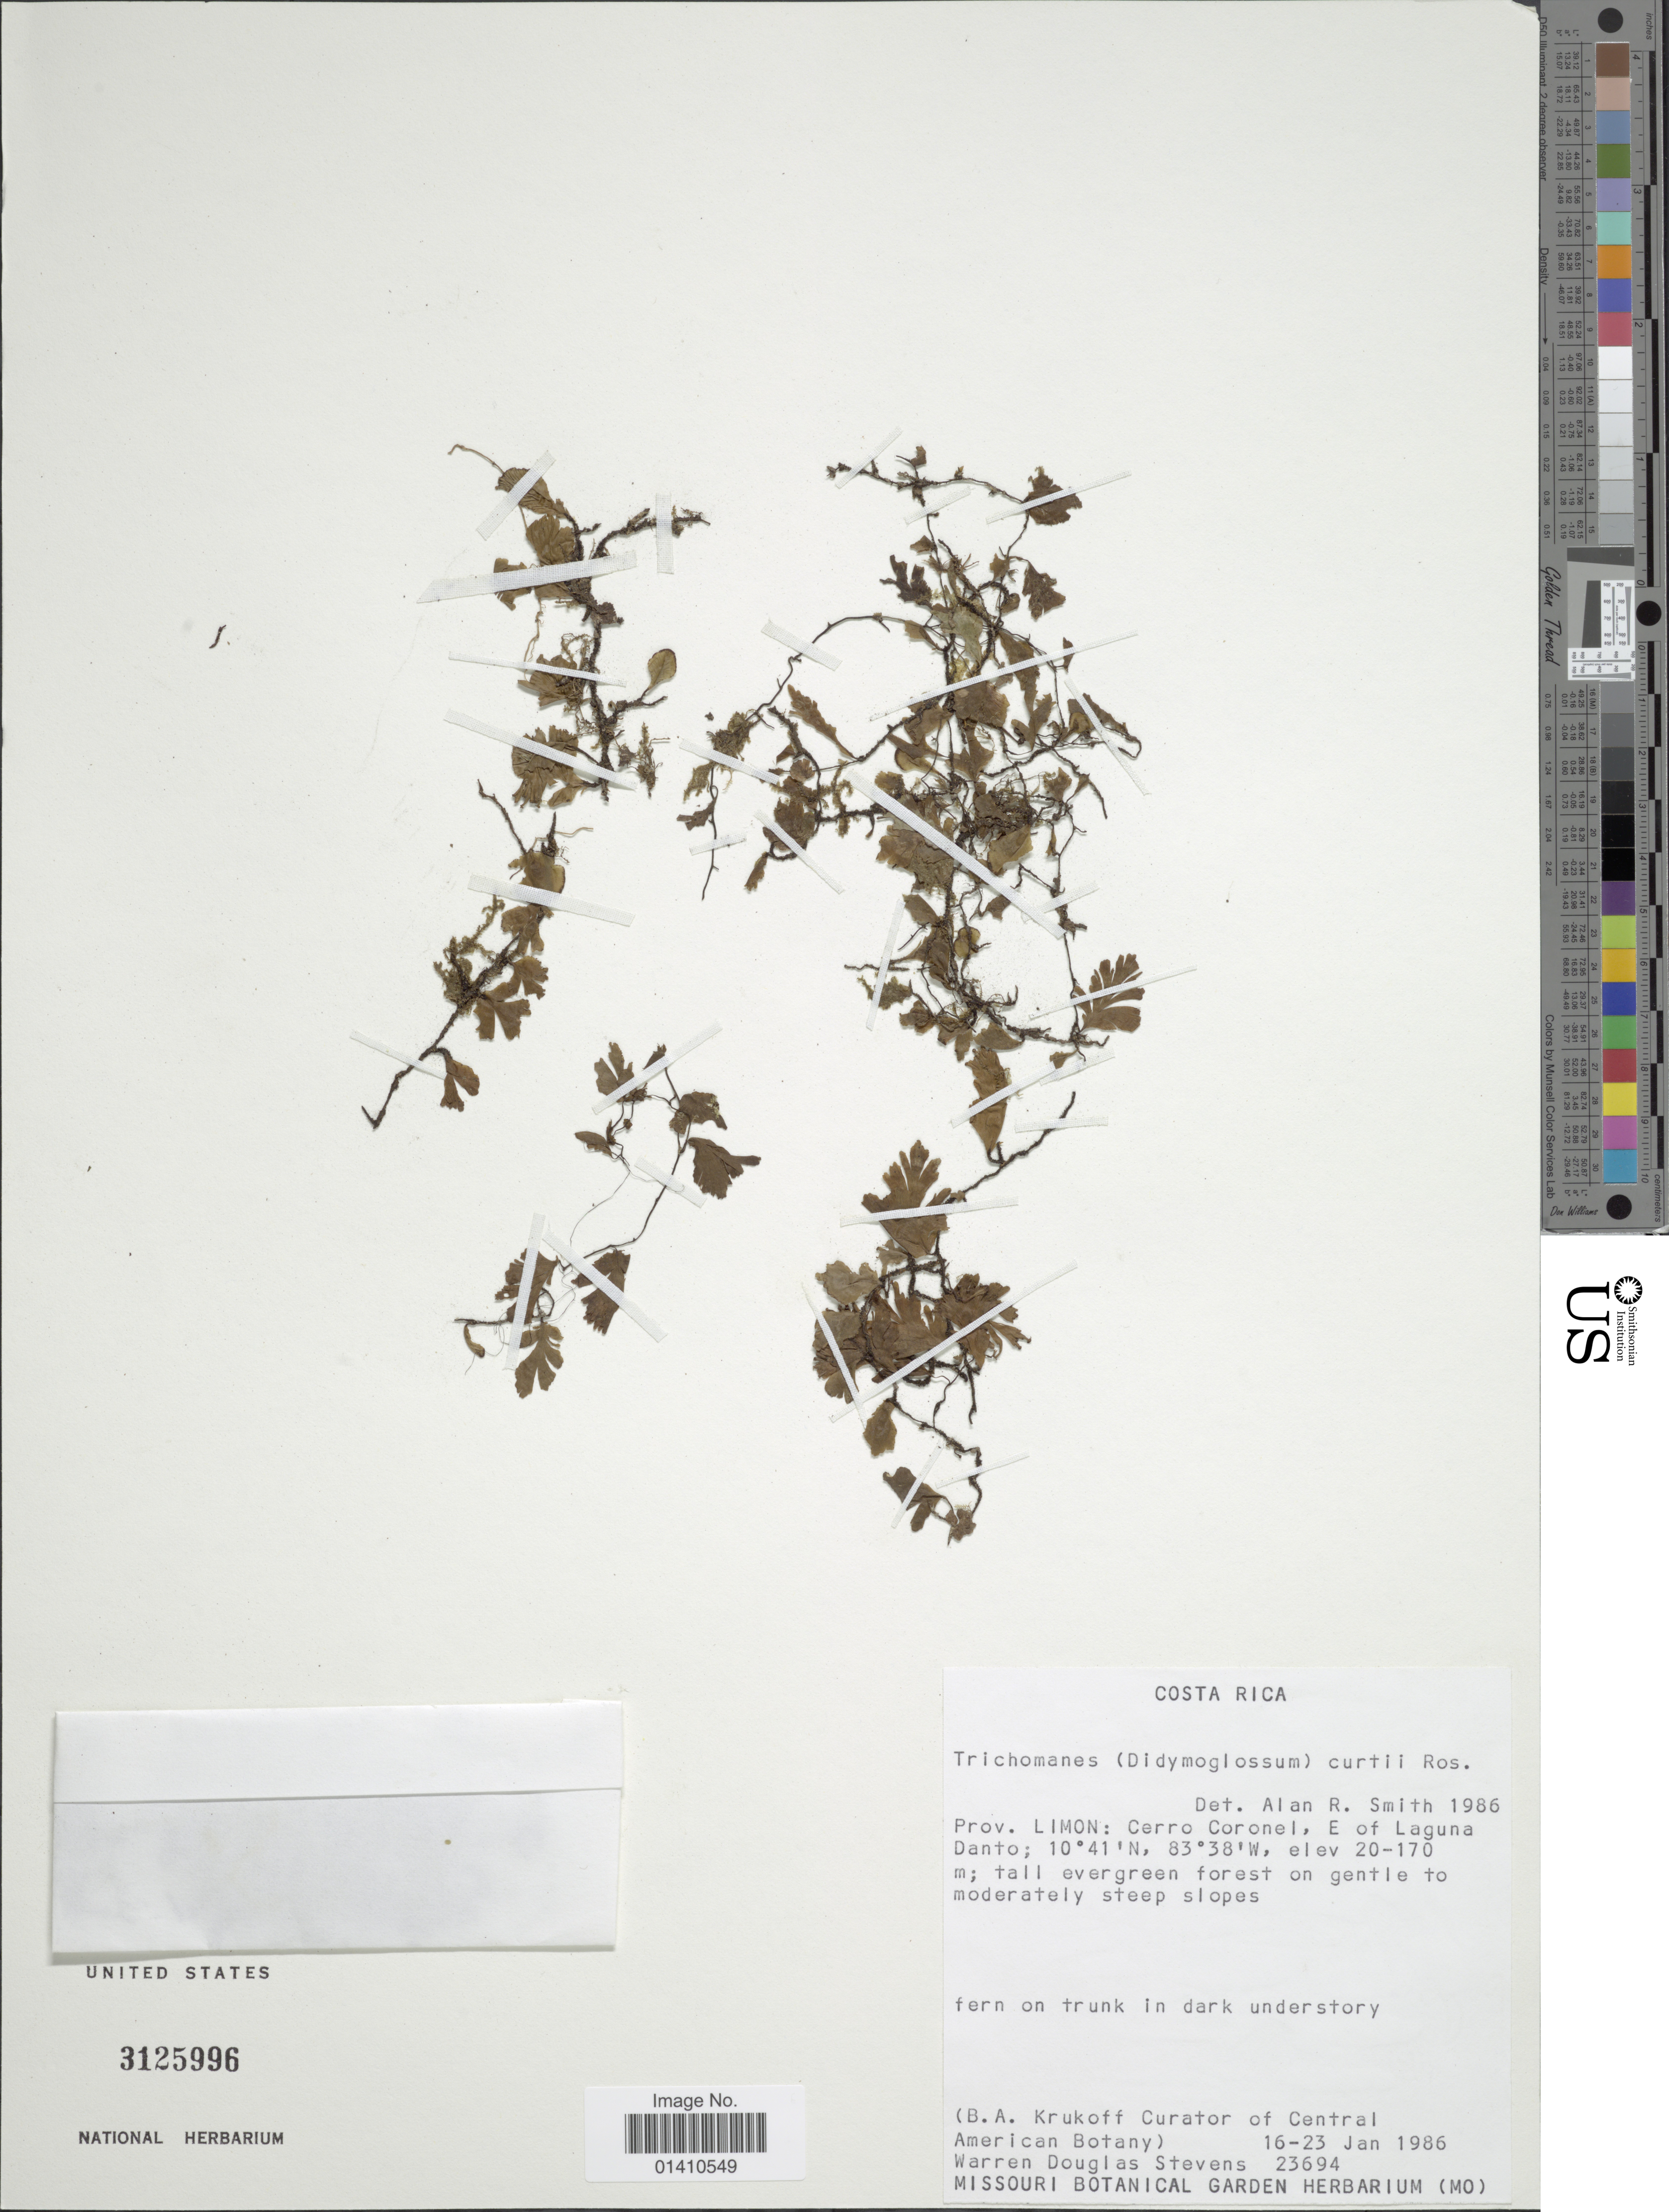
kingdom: Plantae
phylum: Tracheophyta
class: Polypodiopsida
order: Hymenophyllales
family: Hymenophyllaceae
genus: Didymoglossum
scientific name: Didymoglossum curtii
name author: (Rosenst.) Pic. Serm.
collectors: W. D. Stevens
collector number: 23694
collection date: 1986-01-16/1986-01-23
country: Costa Rica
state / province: Limón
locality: Cerro Coronel, E of Laguna Danto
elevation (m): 20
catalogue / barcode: US 3125996